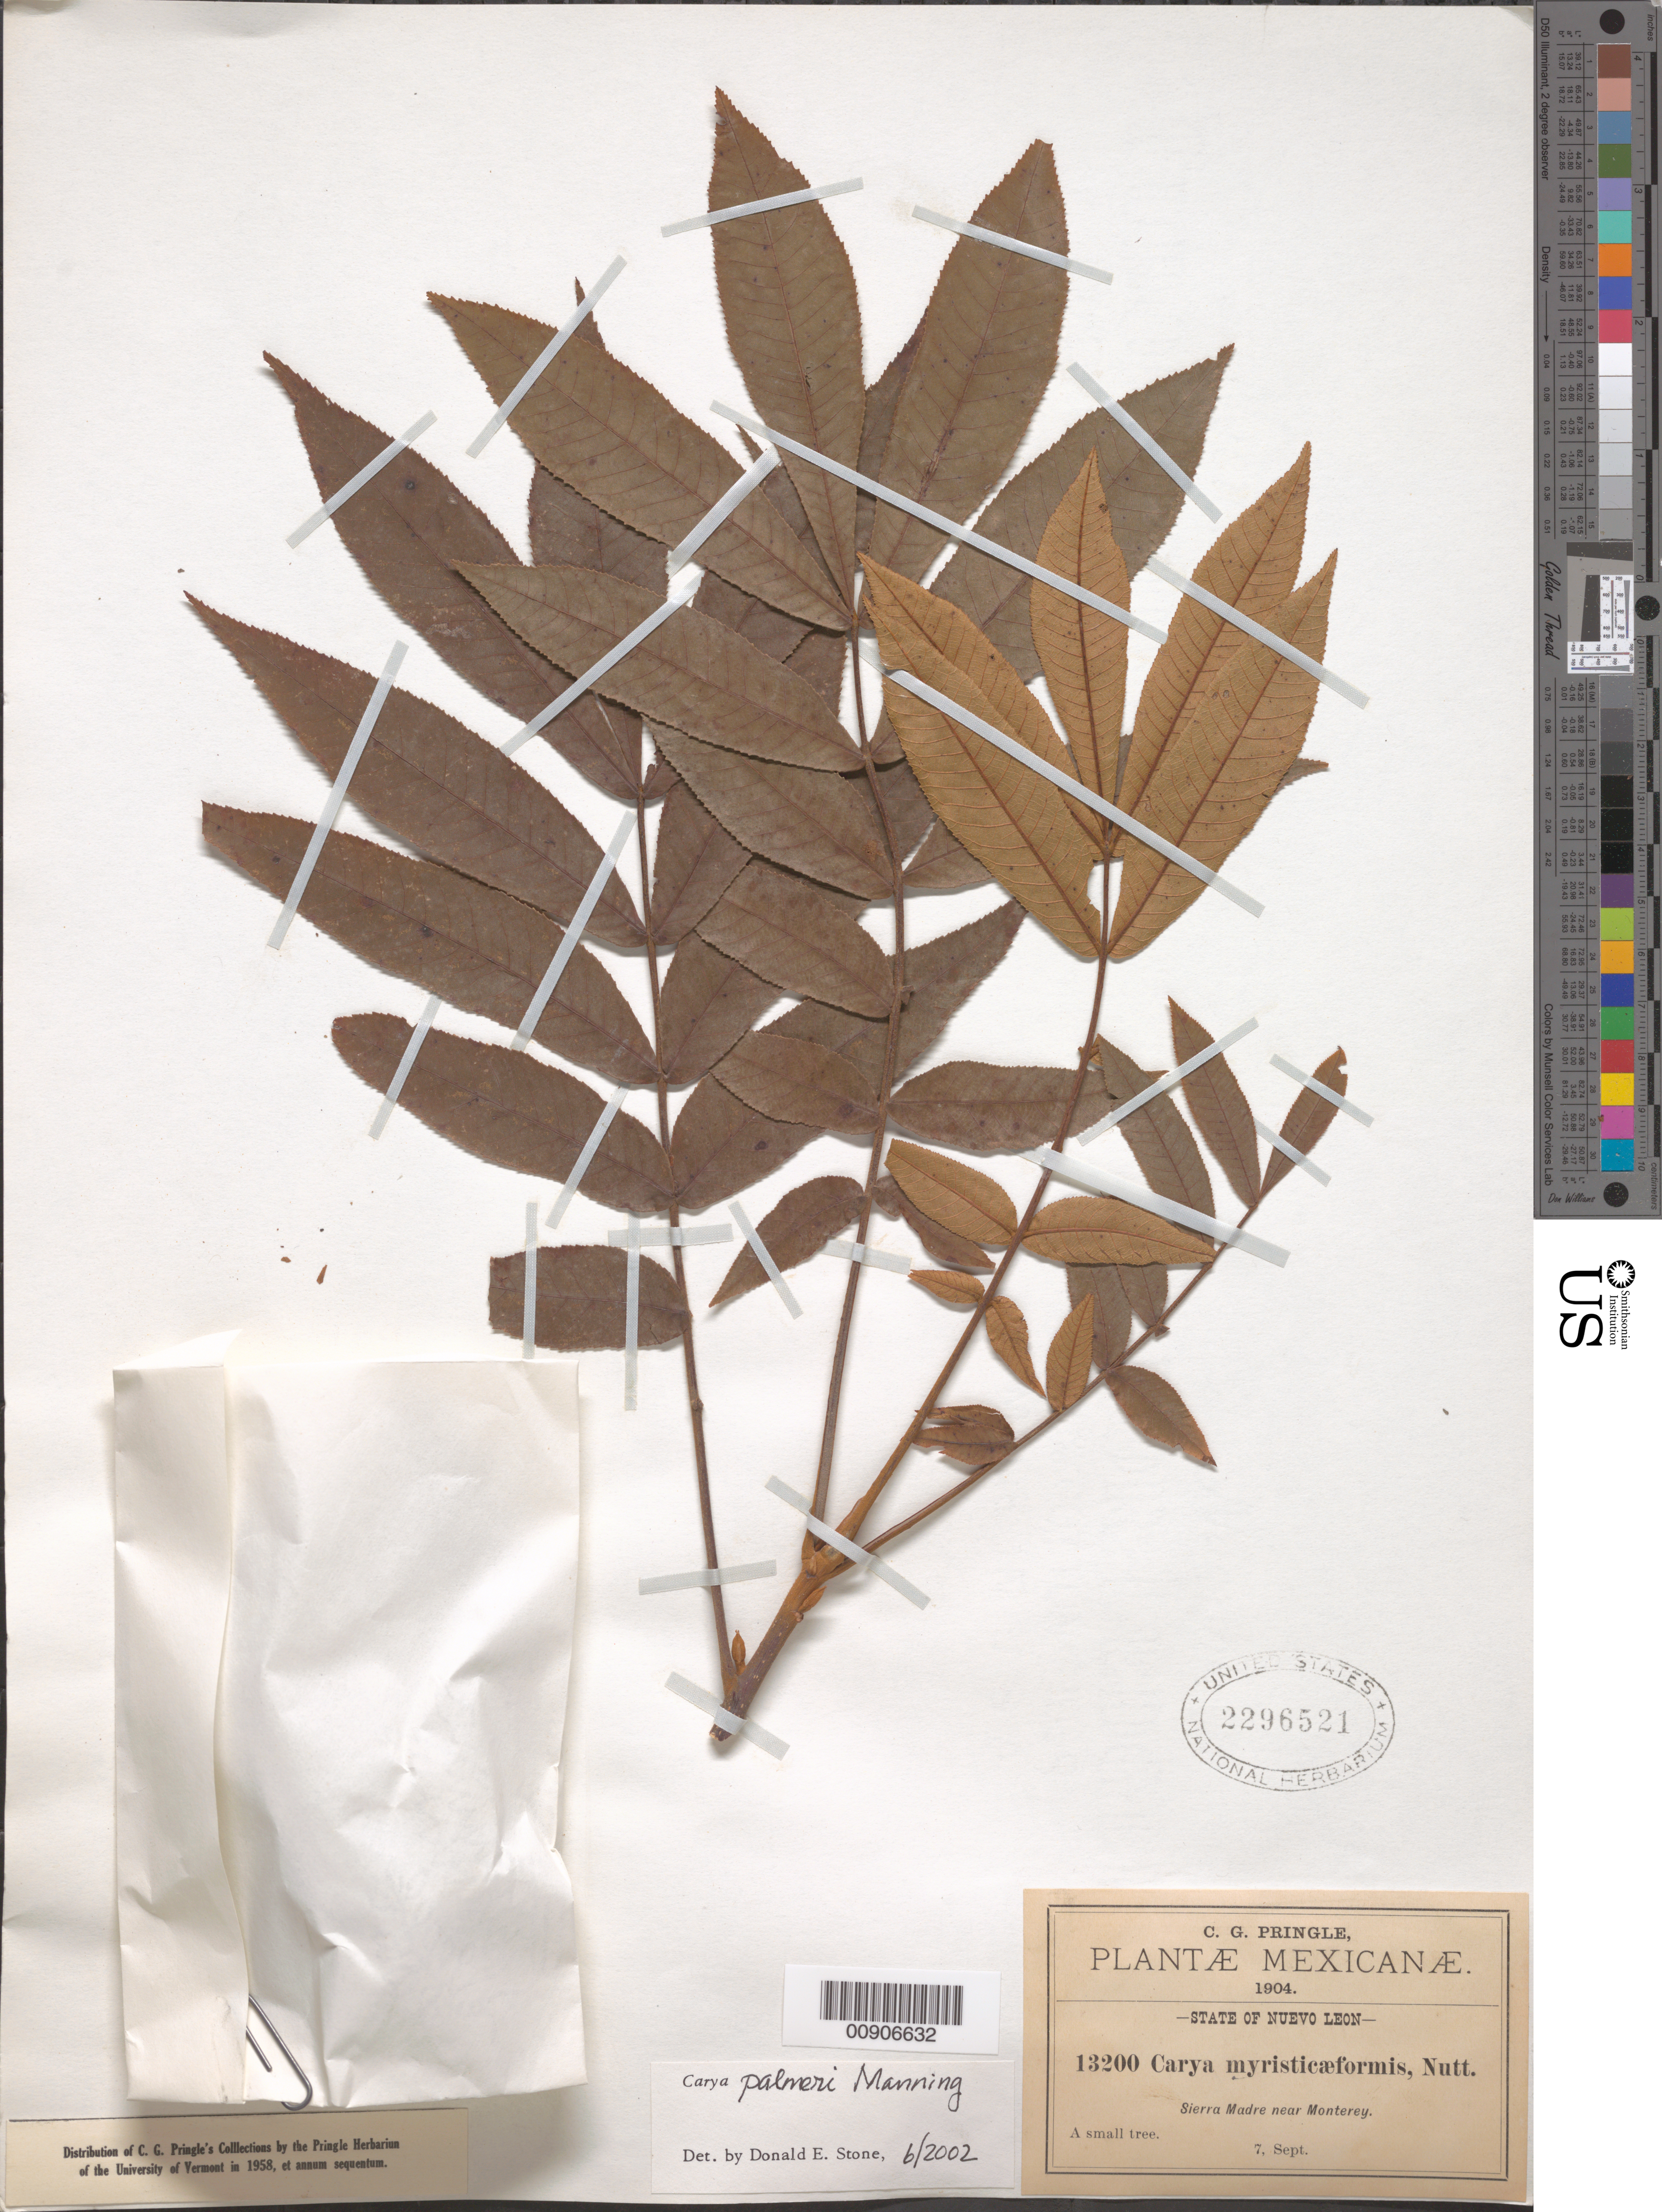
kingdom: Plantae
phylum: Tracheophyta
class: Magnoliopsida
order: Fagales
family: Juglandaceae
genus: Carya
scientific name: Carya palmeri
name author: Manning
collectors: C. G. Pringle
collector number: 13200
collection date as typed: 07 Sep 1904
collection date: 1904-09-07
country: Mexico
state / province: Nuevo León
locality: Nuevo León: Sierra Madre near Monterrey.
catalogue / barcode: US 2296521